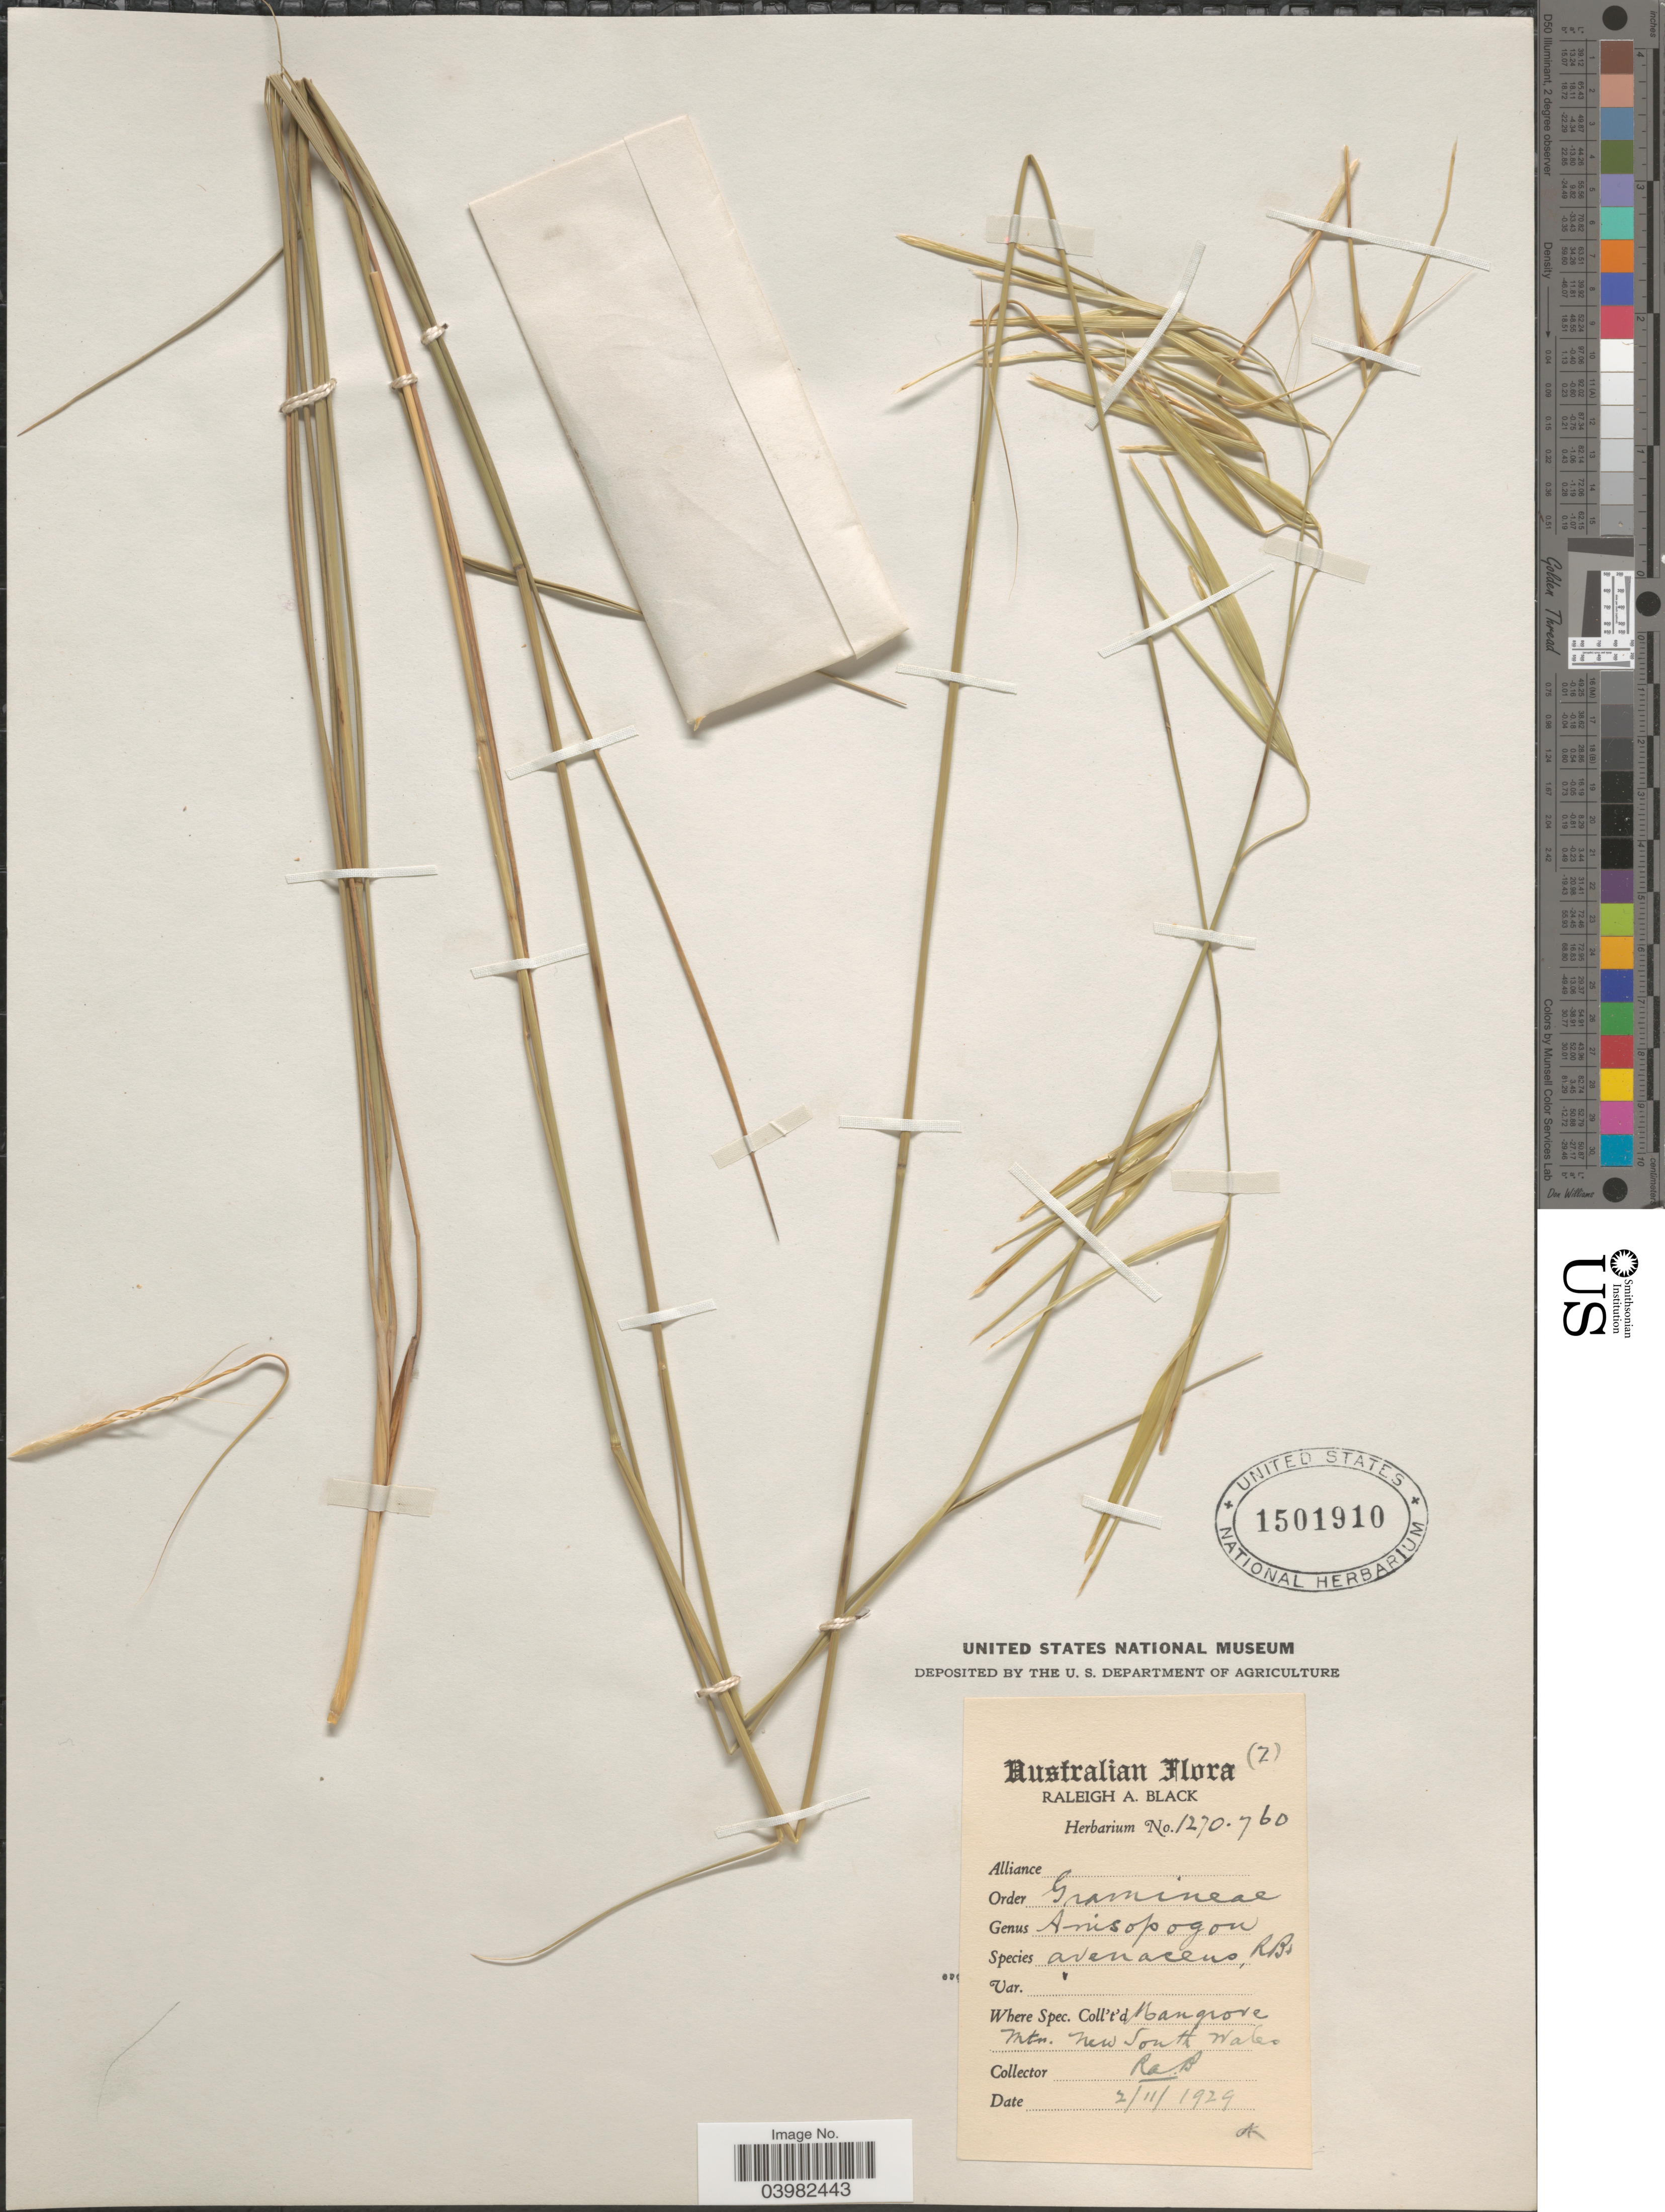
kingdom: Plantae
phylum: Tracheophyta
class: Liliopsida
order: Poales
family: Poaceae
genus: Anisopogon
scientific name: Anisopogon avenaceus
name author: R. Br.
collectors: R. A. Black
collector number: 1270.760(7)*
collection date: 1929-11-02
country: Australia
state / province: New South Wales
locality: Mangrove Mtn.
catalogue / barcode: US 1501910